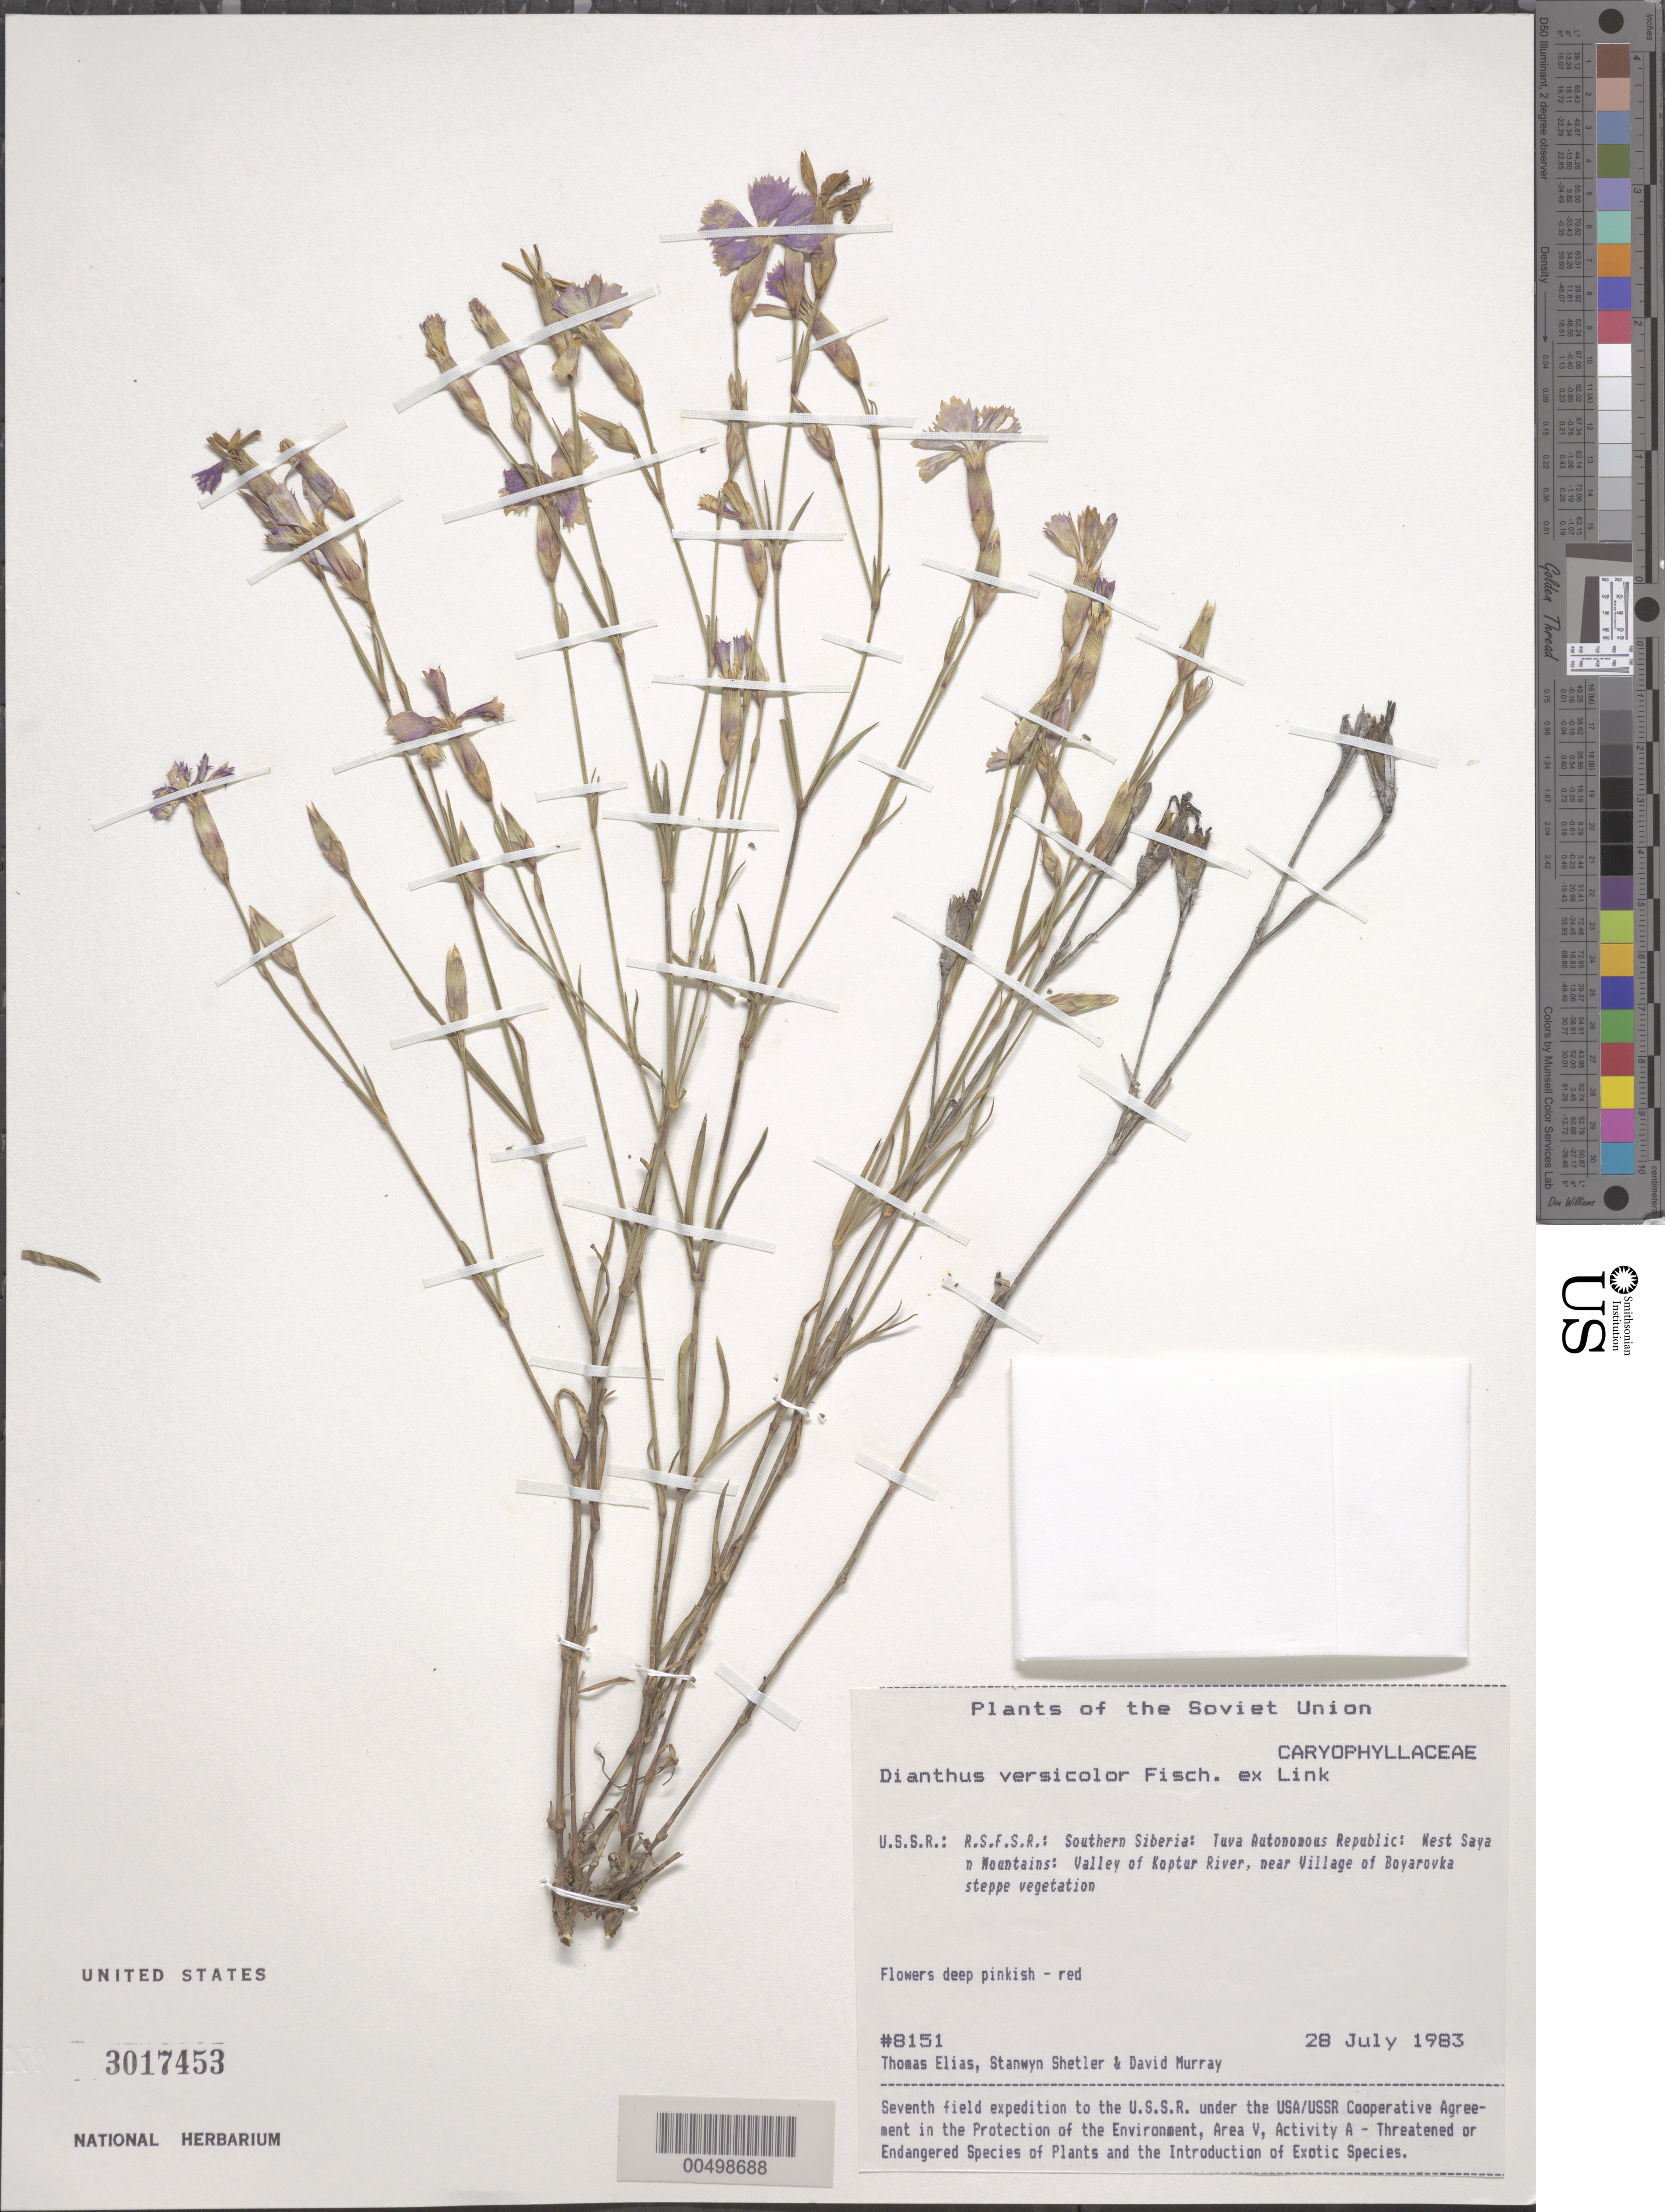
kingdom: Plantae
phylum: Tracheophyta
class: Magnoliopsida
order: Caryophyllales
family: Caryophyllaceae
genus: Dianthus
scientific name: Dianthus versicolor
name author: Fisch. ex Link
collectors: T. Elias, S. Shetler & D. F. Murray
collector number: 8151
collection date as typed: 28 Jul 1983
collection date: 1983-07-28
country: Russian Federation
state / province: Tuva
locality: West Sayan Mountains, Valley of Koptur River, near Village of Boyarovka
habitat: steppe vegetation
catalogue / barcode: US 3017453